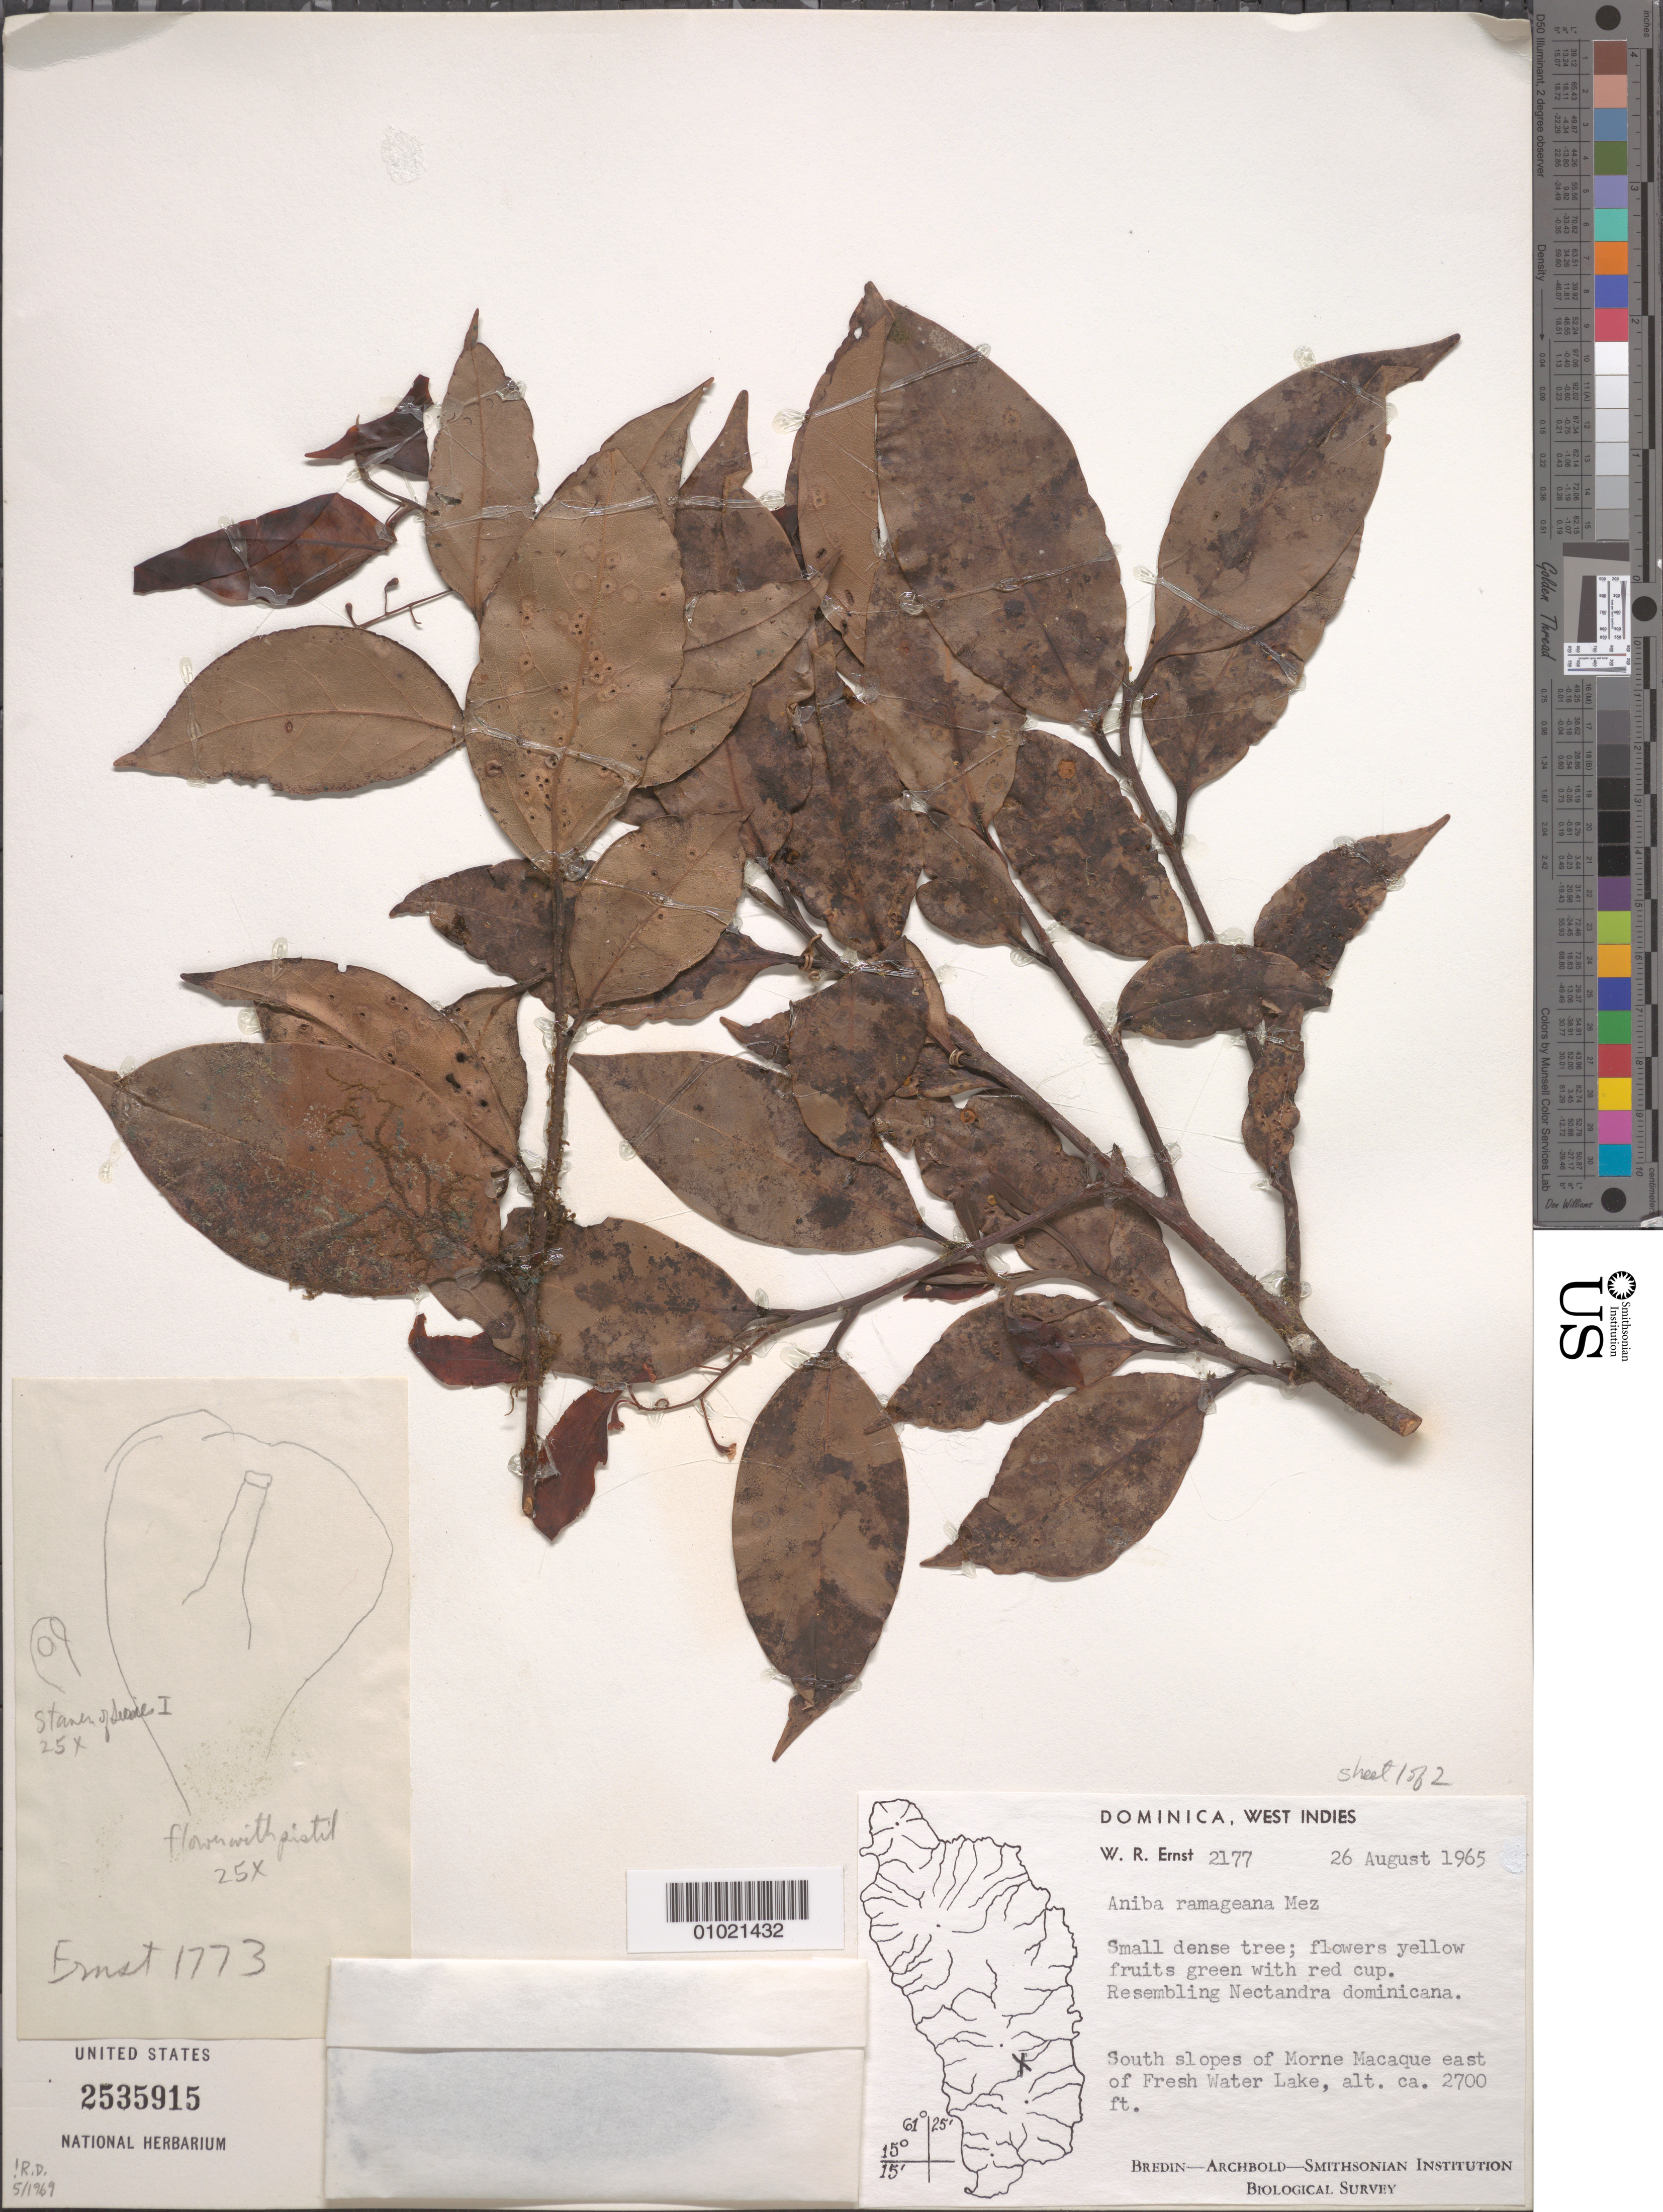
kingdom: Plantae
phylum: Tracheophyta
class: Magnoliopsida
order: Laurales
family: Lauraceae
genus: Aniba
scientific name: Aniba ramageana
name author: Mez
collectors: W. R. Ernst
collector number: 2177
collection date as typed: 26 Aug 1965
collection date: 1965-08-26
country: Dominica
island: Dominica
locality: South slopes of Morne macaque est of Fresh Water Lake.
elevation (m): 823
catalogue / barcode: US 2535915